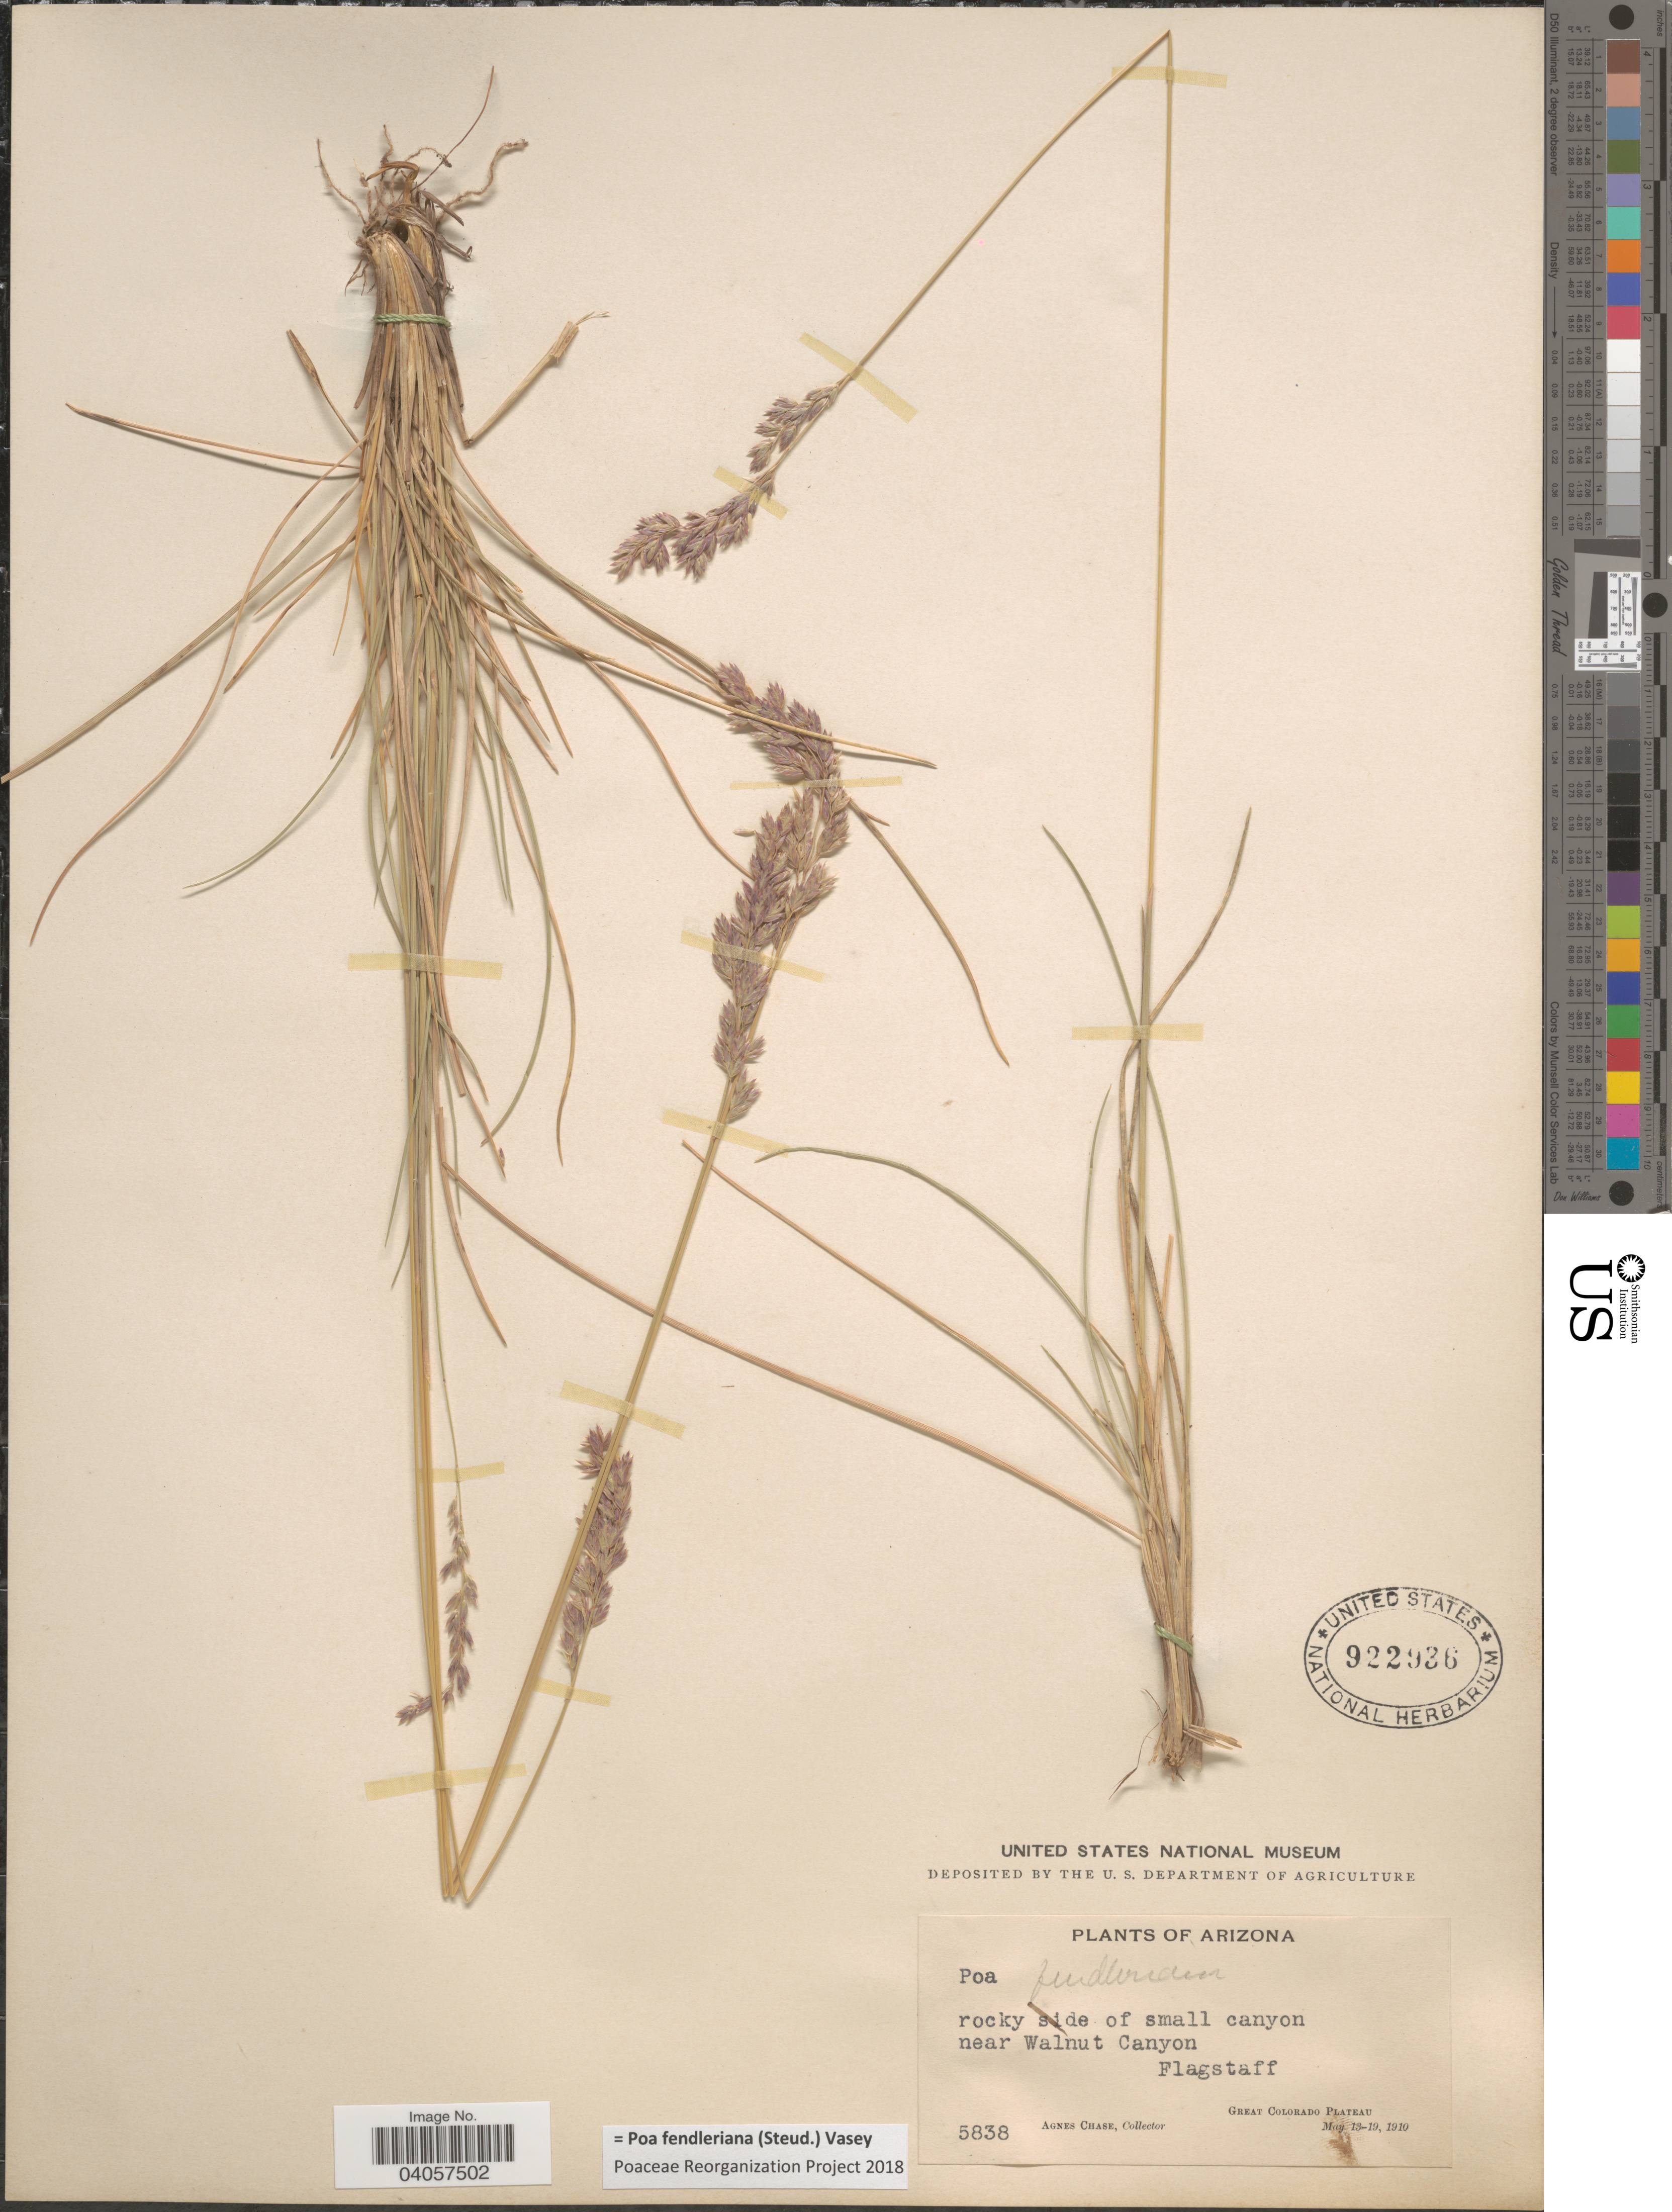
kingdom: Plantae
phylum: Tracheophyta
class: Liliopsida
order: Poales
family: Poaceae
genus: Poa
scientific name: Poa fendleriana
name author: (Steud.) Vasey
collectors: A. Chase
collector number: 5838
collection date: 1910-05-13/1910-05-19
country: United States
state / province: Arizona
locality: Rocky side of small canyon near Walnut Canyon. Flagstaff. Great Colorado Plateau.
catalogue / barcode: US 922936